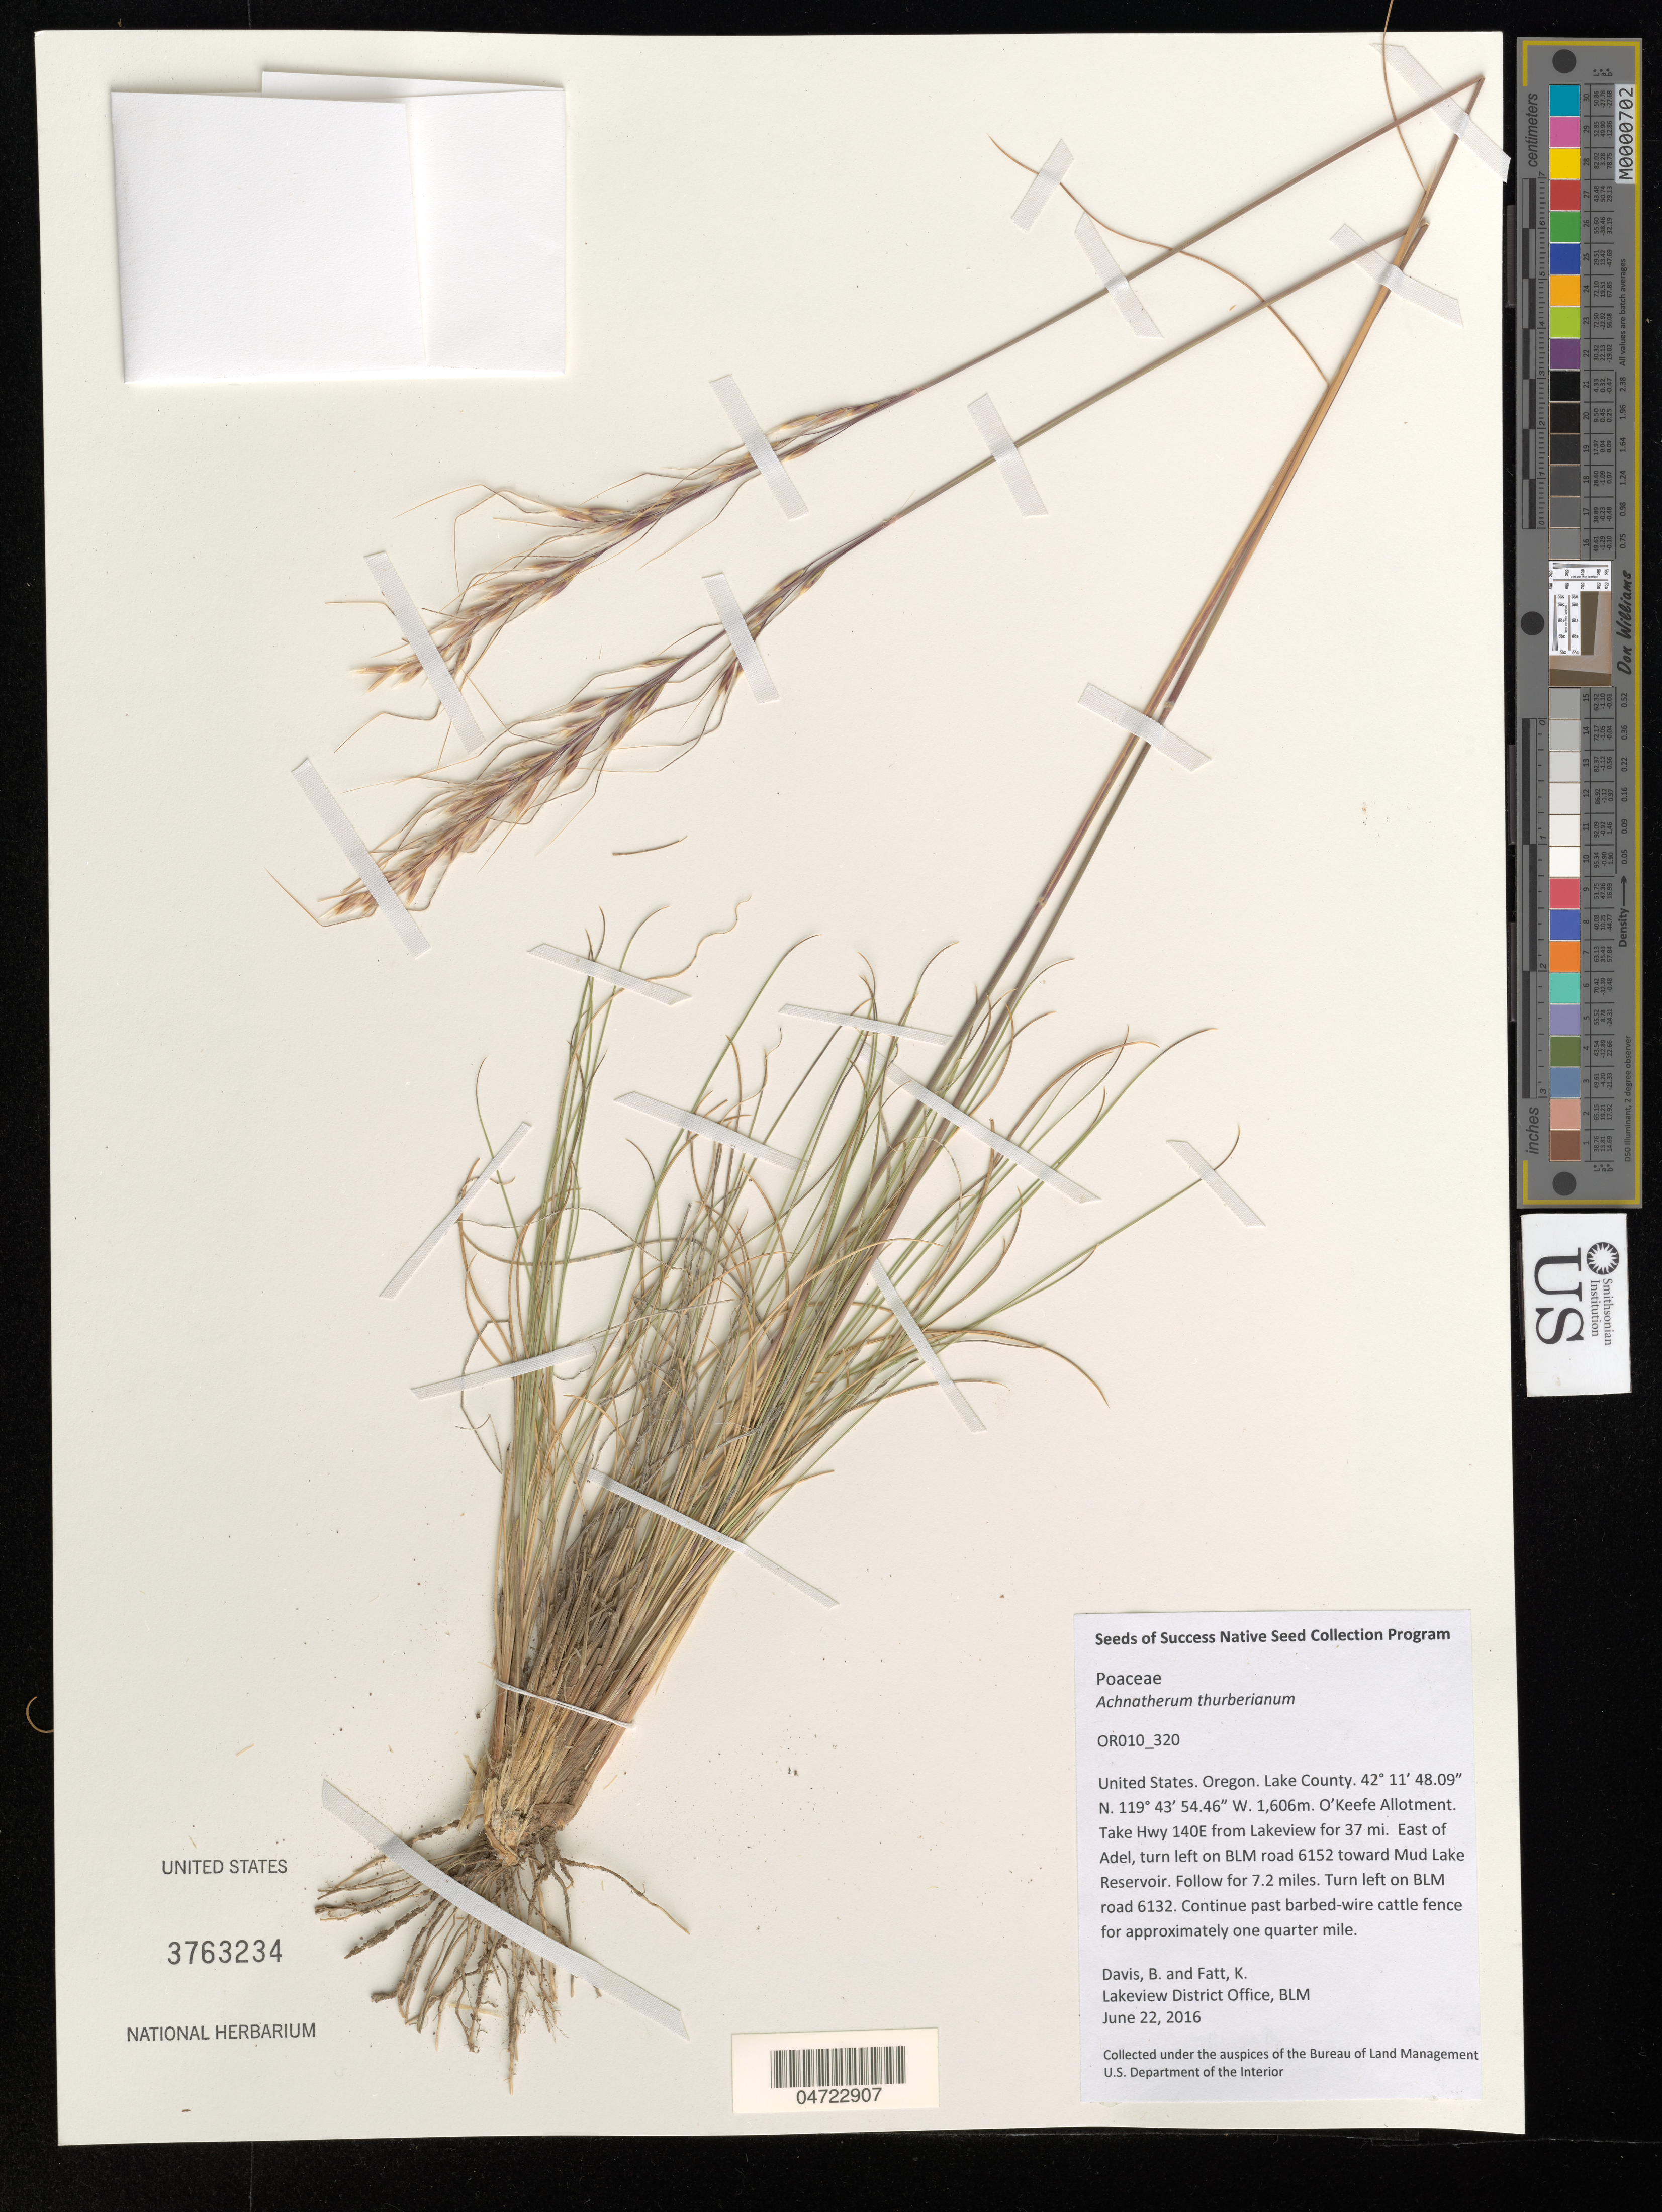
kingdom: Plantae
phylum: Tracheophyta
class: Liliopsida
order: Poales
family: Poaceae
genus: Achnatherum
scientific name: Achnatherum thurberianum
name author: (Piper) Barkworth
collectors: B. Davis & K. Fatt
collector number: OR010_320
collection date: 2016-06-22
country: United States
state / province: Oregon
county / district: Lake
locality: Lake County. O'Keefe Allotment. Take Hwy 140E from Lakeview for 37 mi. East of Adel, turn left on BLM road 6152 toward Mud Lake Reservoir. Follow for 7.2 miles. Turn left on BLM road 6132. Continue past barbed-wire cattle fence for approximately one quarter mile.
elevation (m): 1606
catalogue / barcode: US 3763234